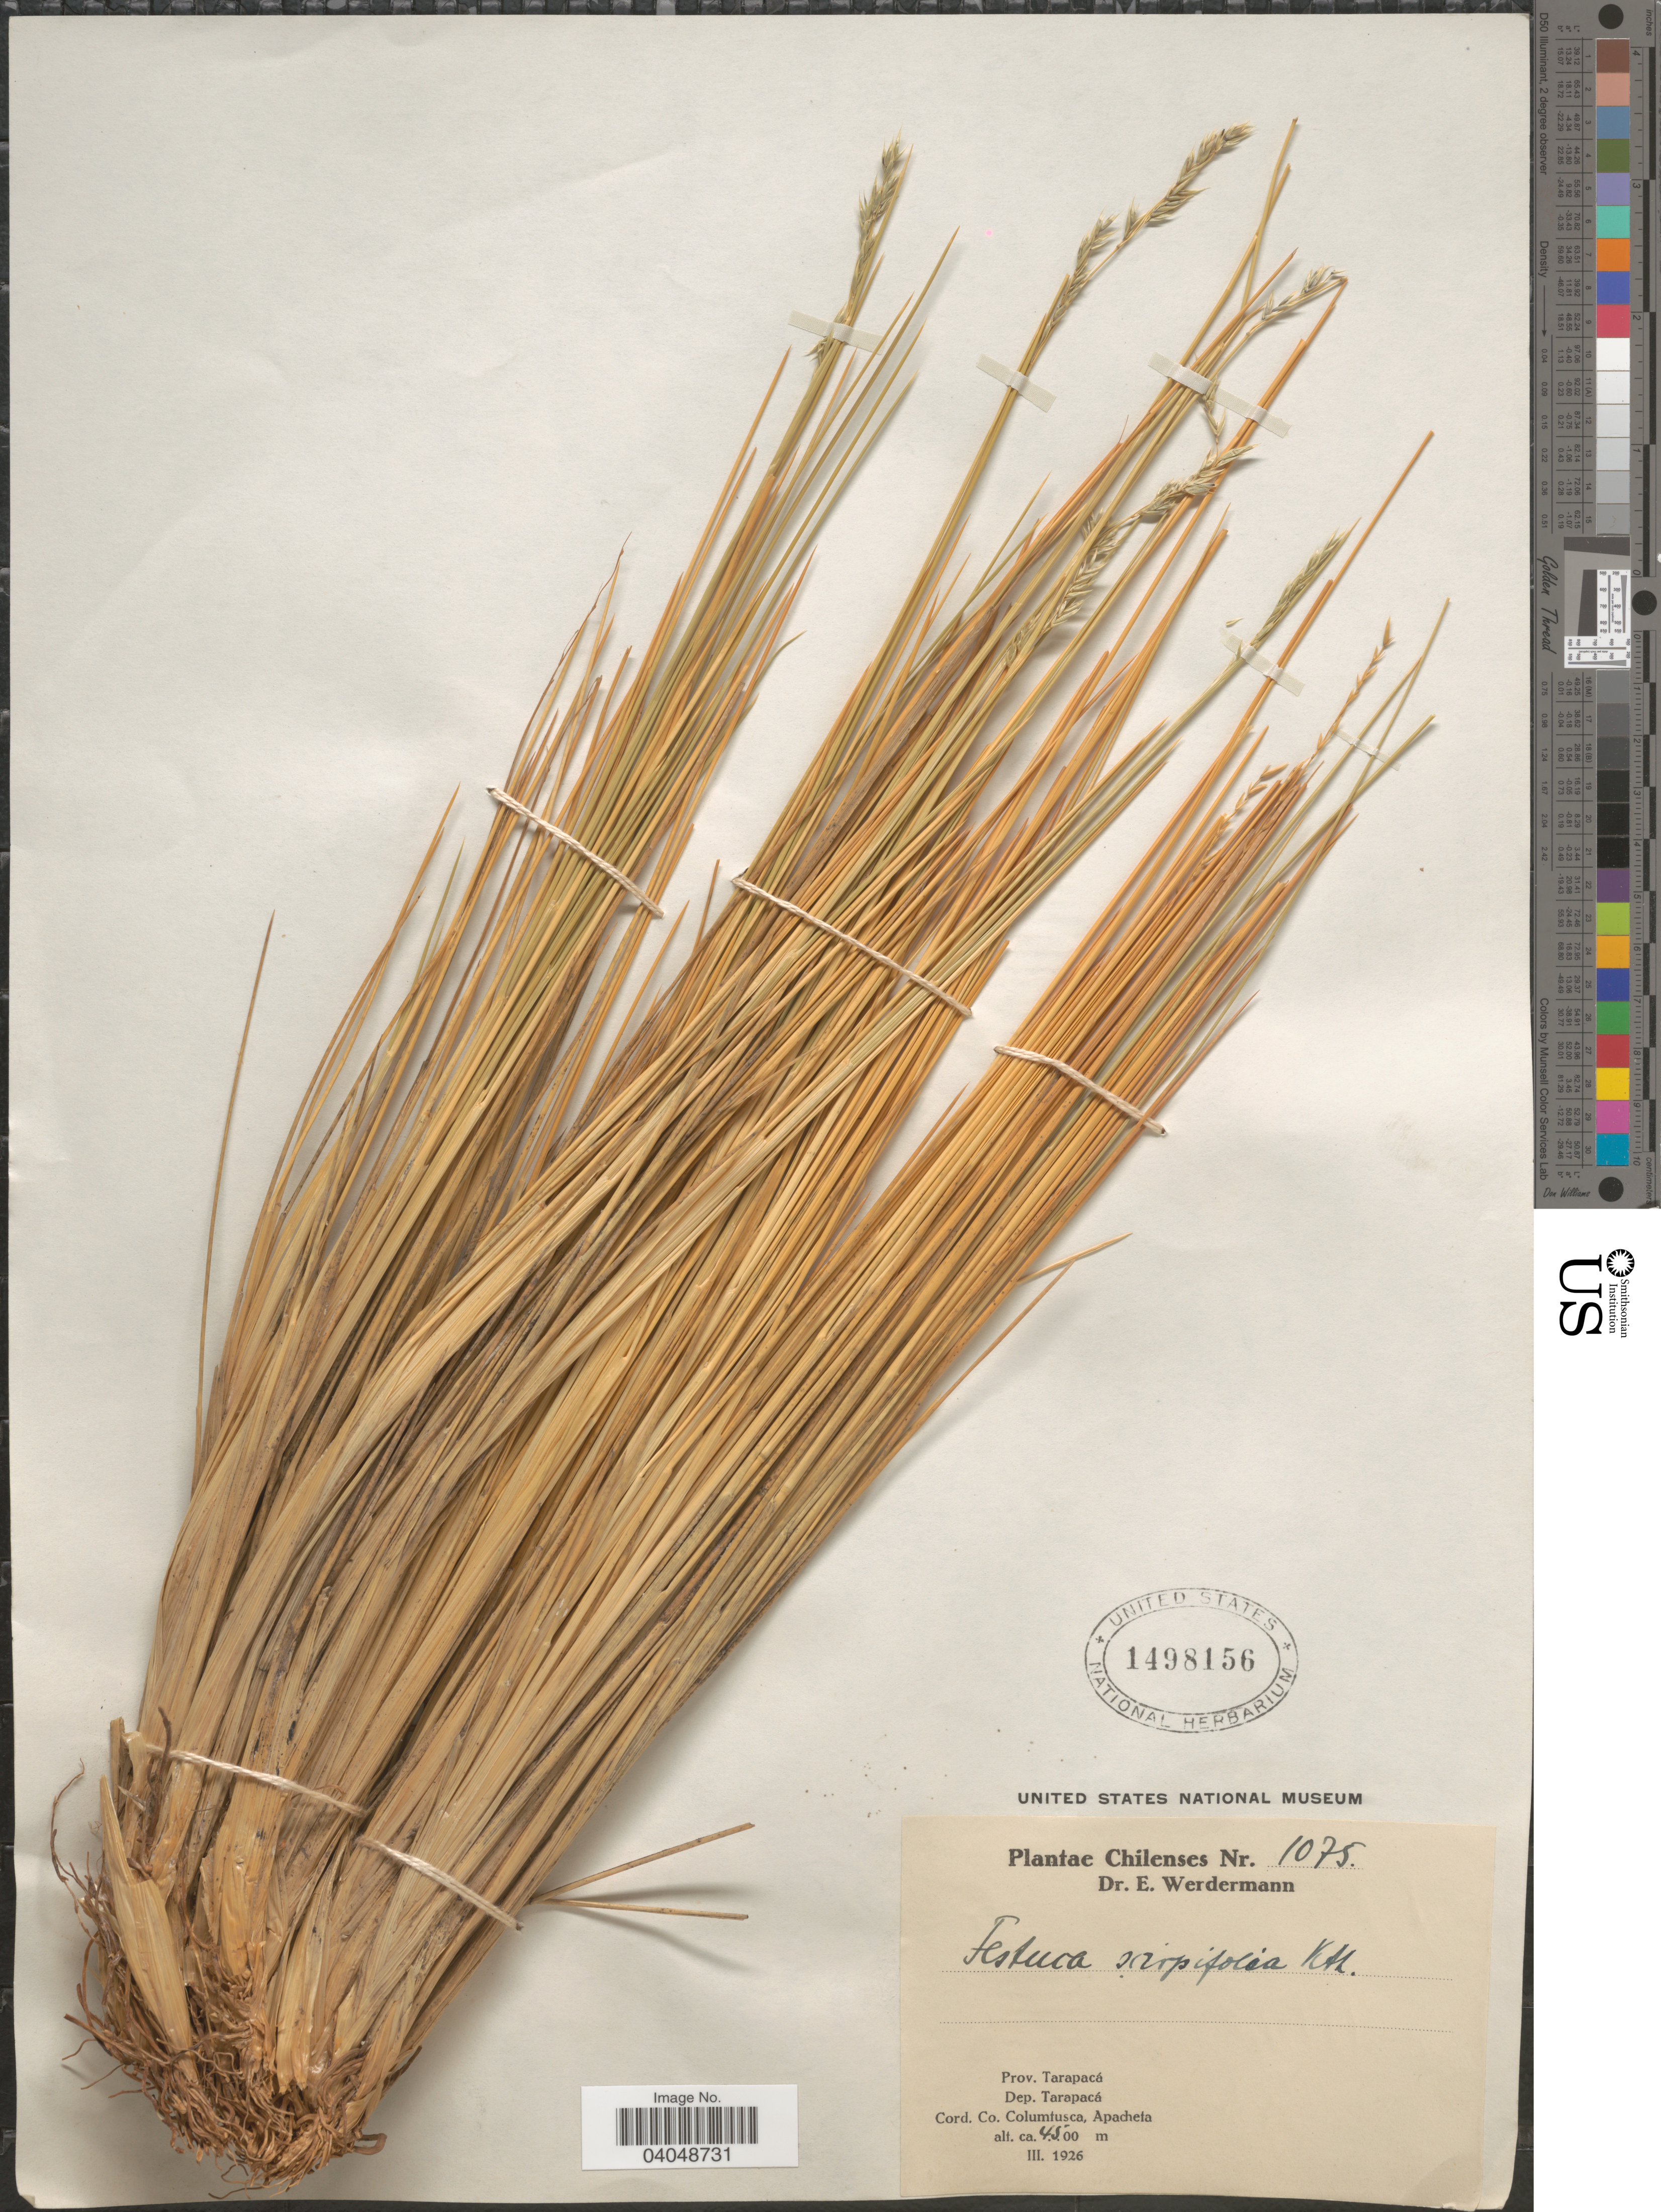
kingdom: Plantae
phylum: Tracheophyta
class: Liliopsida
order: Poales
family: Poaceae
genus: Festuca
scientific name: Festuca sp.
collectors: E. Werdermann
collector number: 1075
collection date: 1926-03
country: Chile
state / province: Tarapacá (I)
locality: Prov. Tarapacá. Dep. Tarapacá. Cord. Co. Columtusca, Apacheta.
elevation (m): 4500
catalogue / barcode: US 1498156